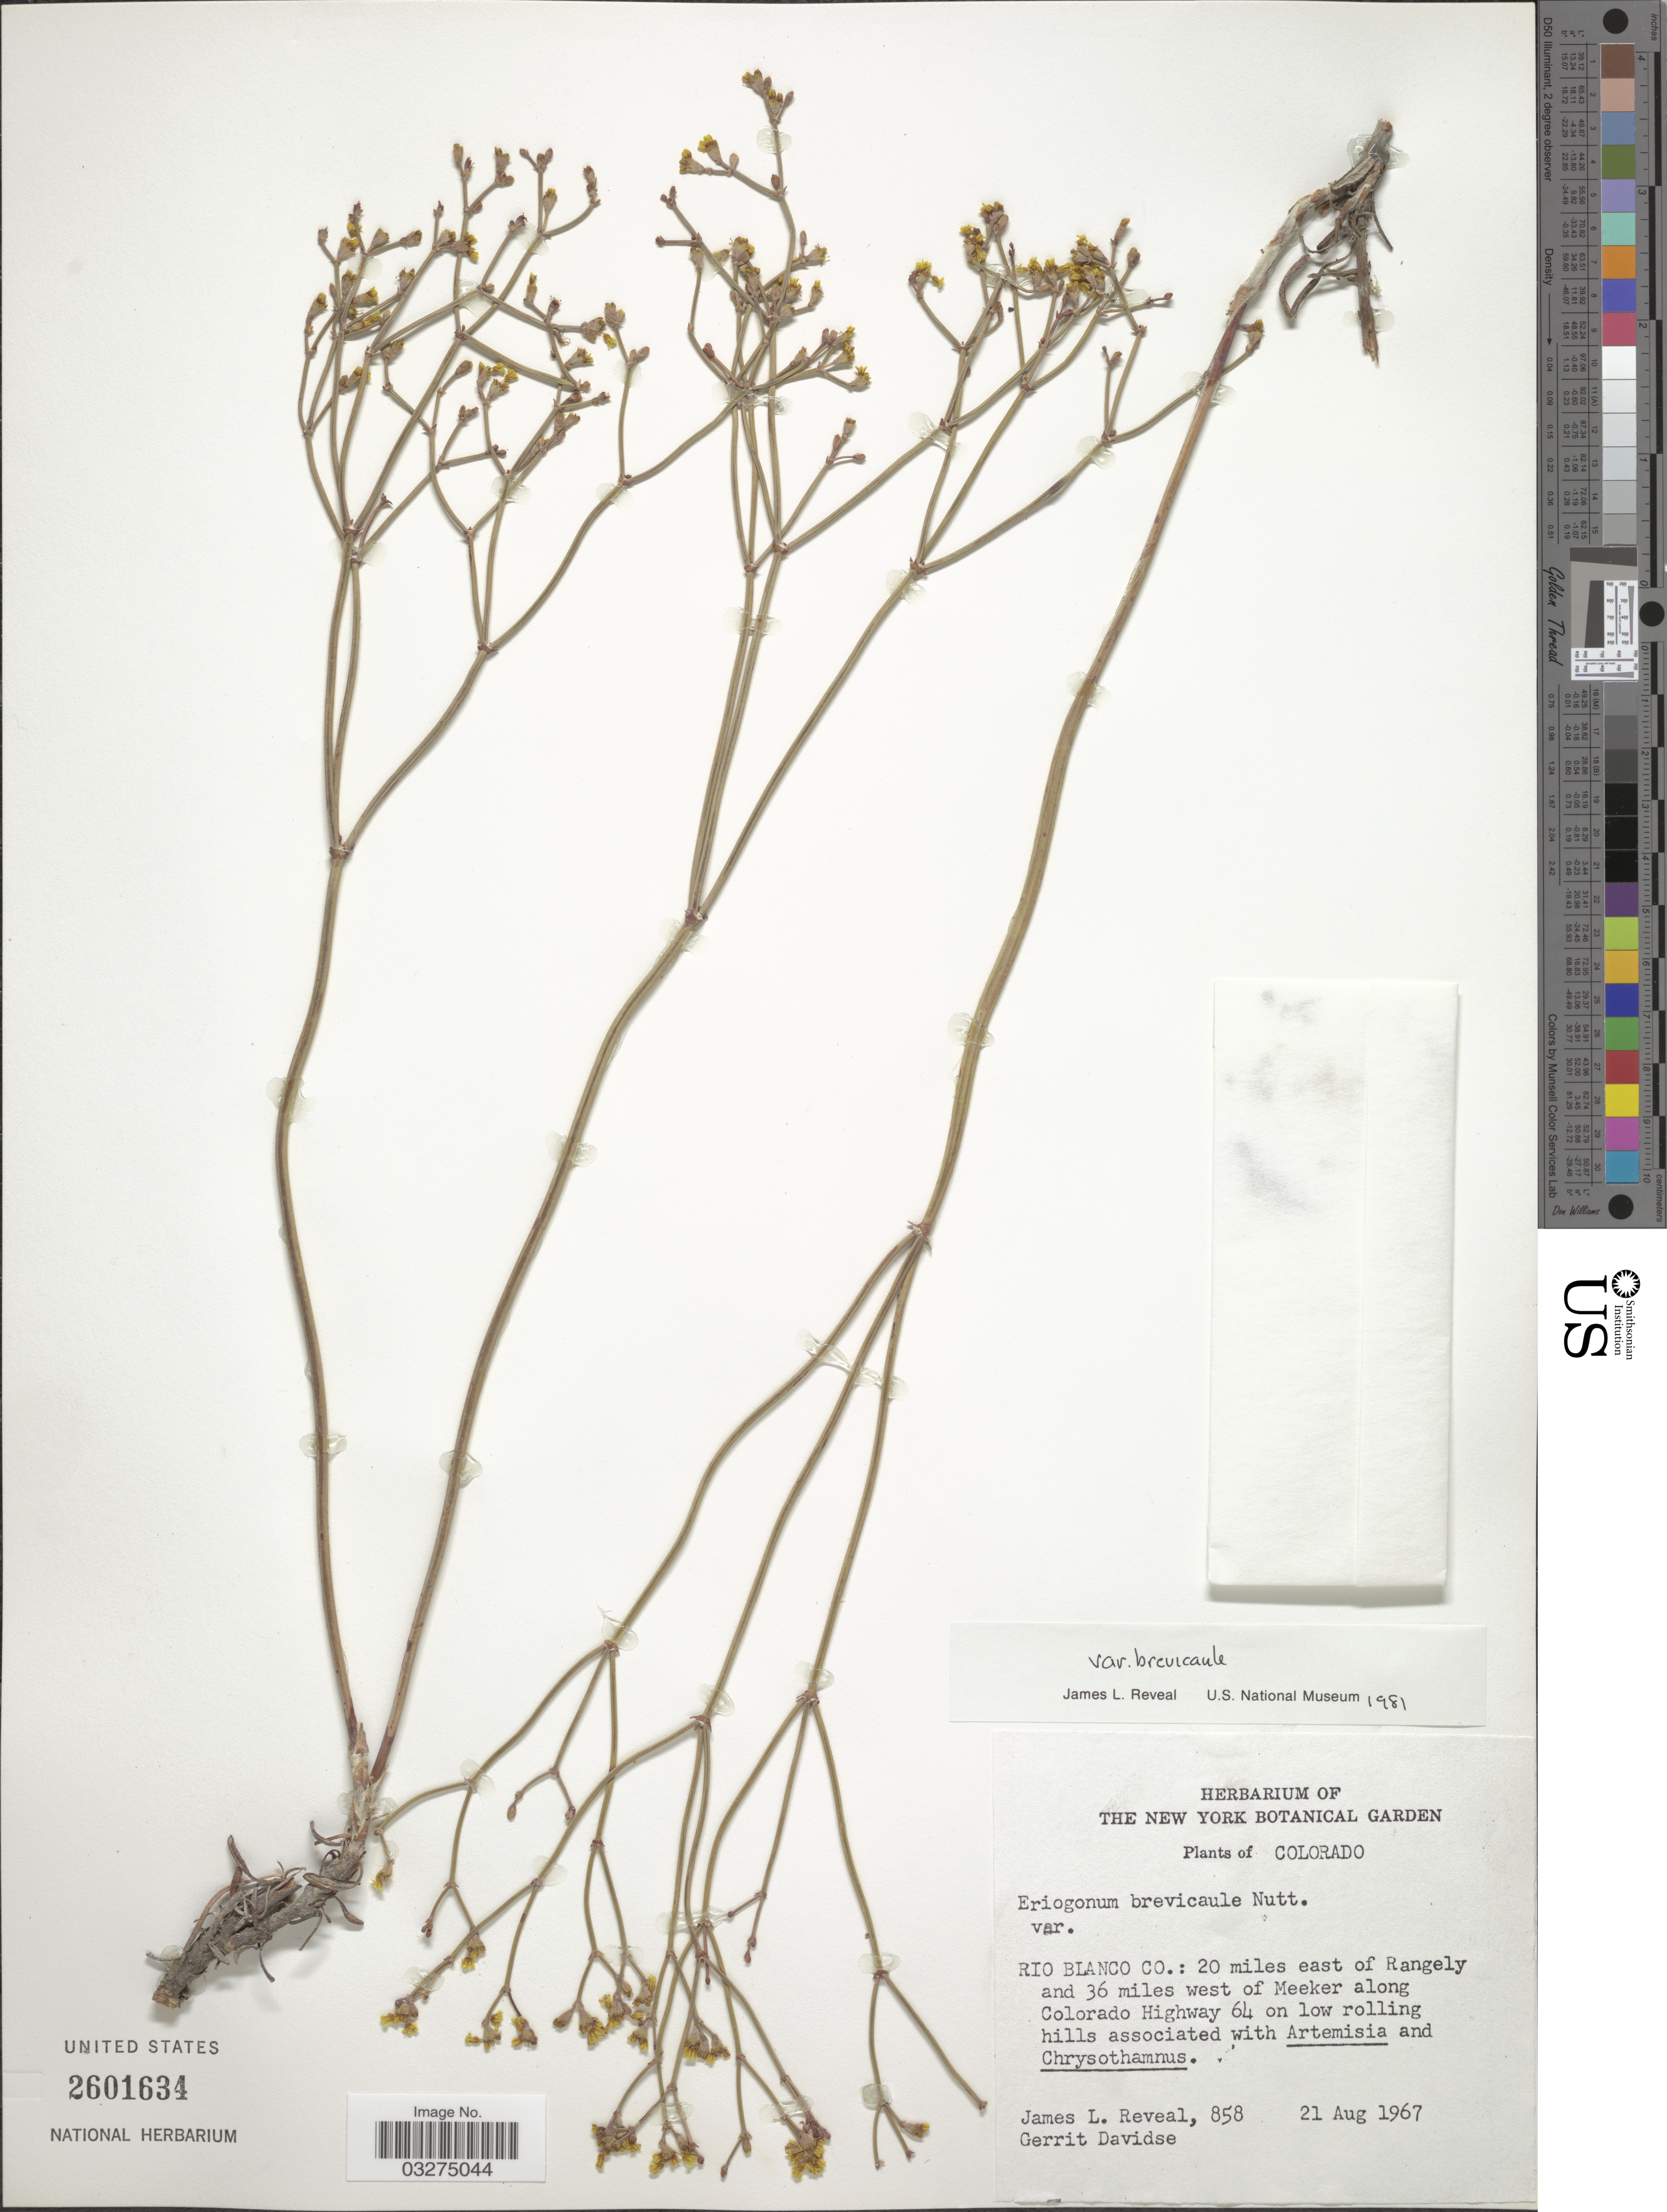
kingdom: Plantae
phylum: Tracheophyta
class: Magnoliopsida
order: Caryophyllales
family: Polygonaceae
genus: Eriogonum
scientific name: Eriogonum brevicaule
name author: Nutt.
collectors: J. L. Reveal & G. Davidse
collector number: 858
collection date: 1967-08-21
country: United States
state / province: Colorado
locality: Rio Blanco Co.: 20 miles east of Rangely and 36 miles west of Meeker along Colorado Highway 64.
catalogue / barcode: US 2601634